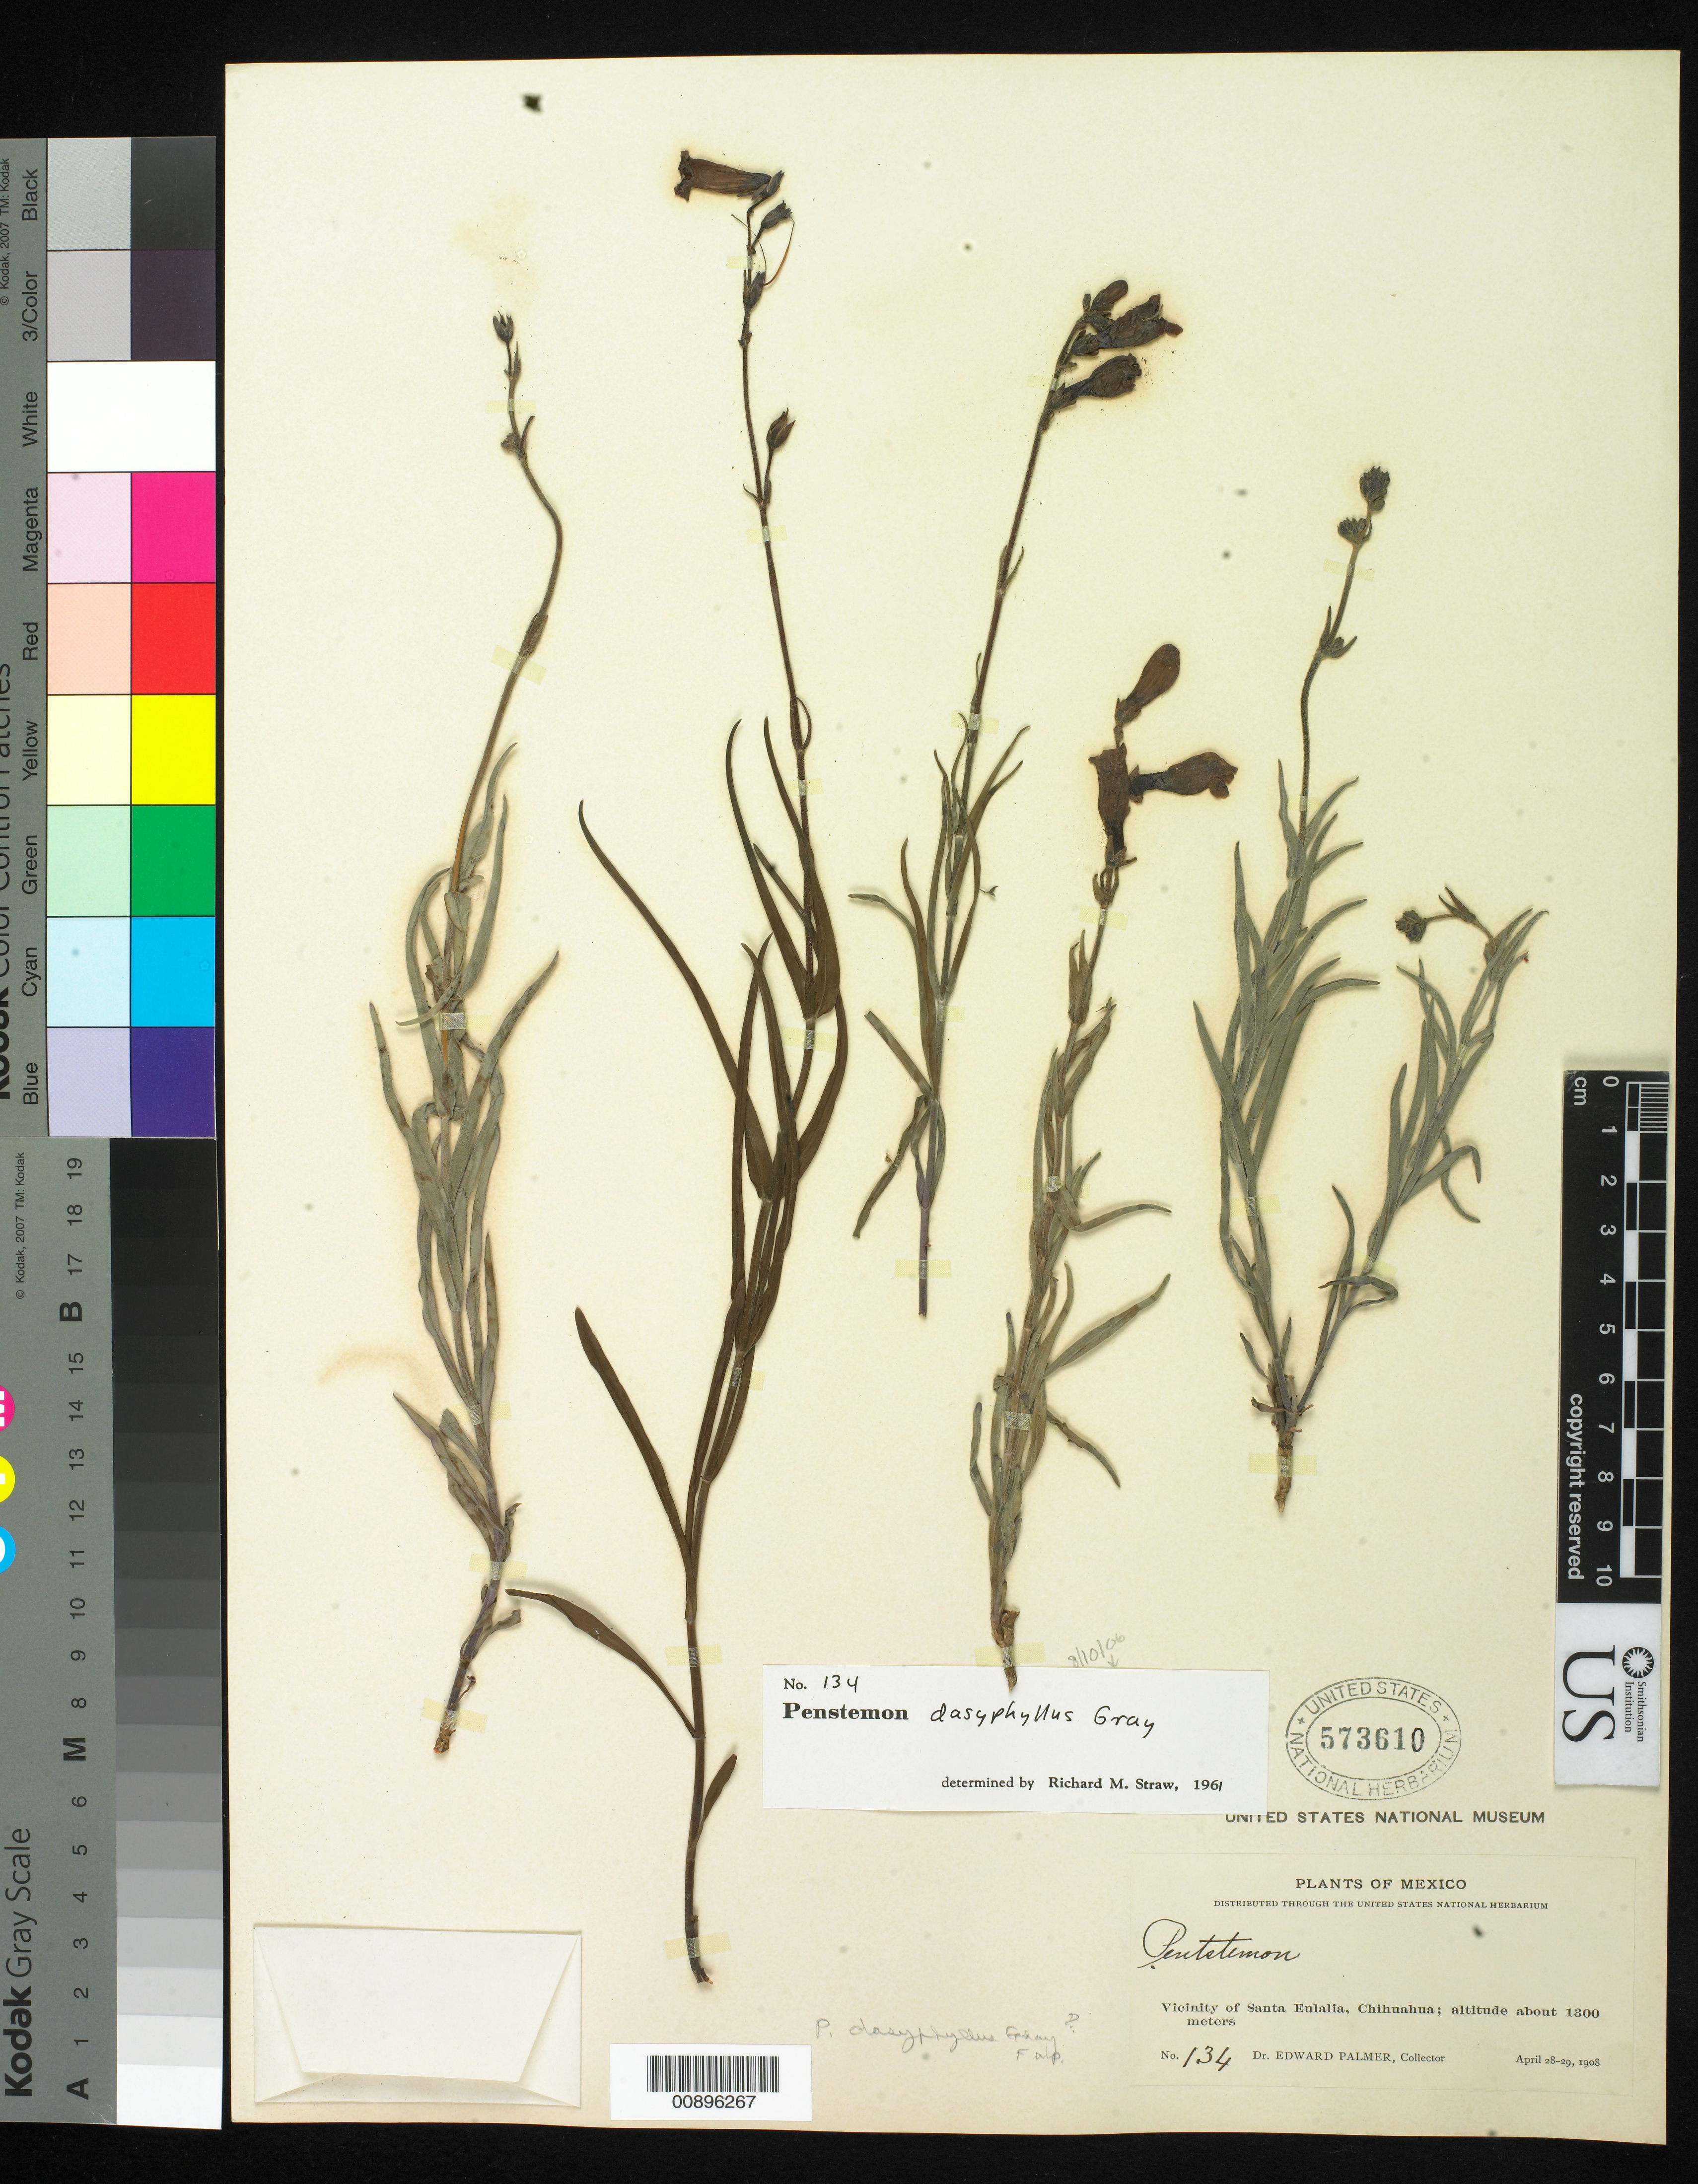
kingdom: Plantae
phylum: Tracheophyta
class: Magnoliopsida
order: Lamiales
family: Plantaginaceae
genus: Penstemon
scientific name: Penstemon dasyphyllus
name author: A. Gray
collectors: E. Palmer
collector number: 134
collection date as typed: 28 Apr 1908 to 29 Apr 1908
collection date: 1908-04-28/1908-04-29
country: Mexico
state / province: Chihuahua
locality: Vicinity of Santa Eulalia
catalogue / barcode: US 573610